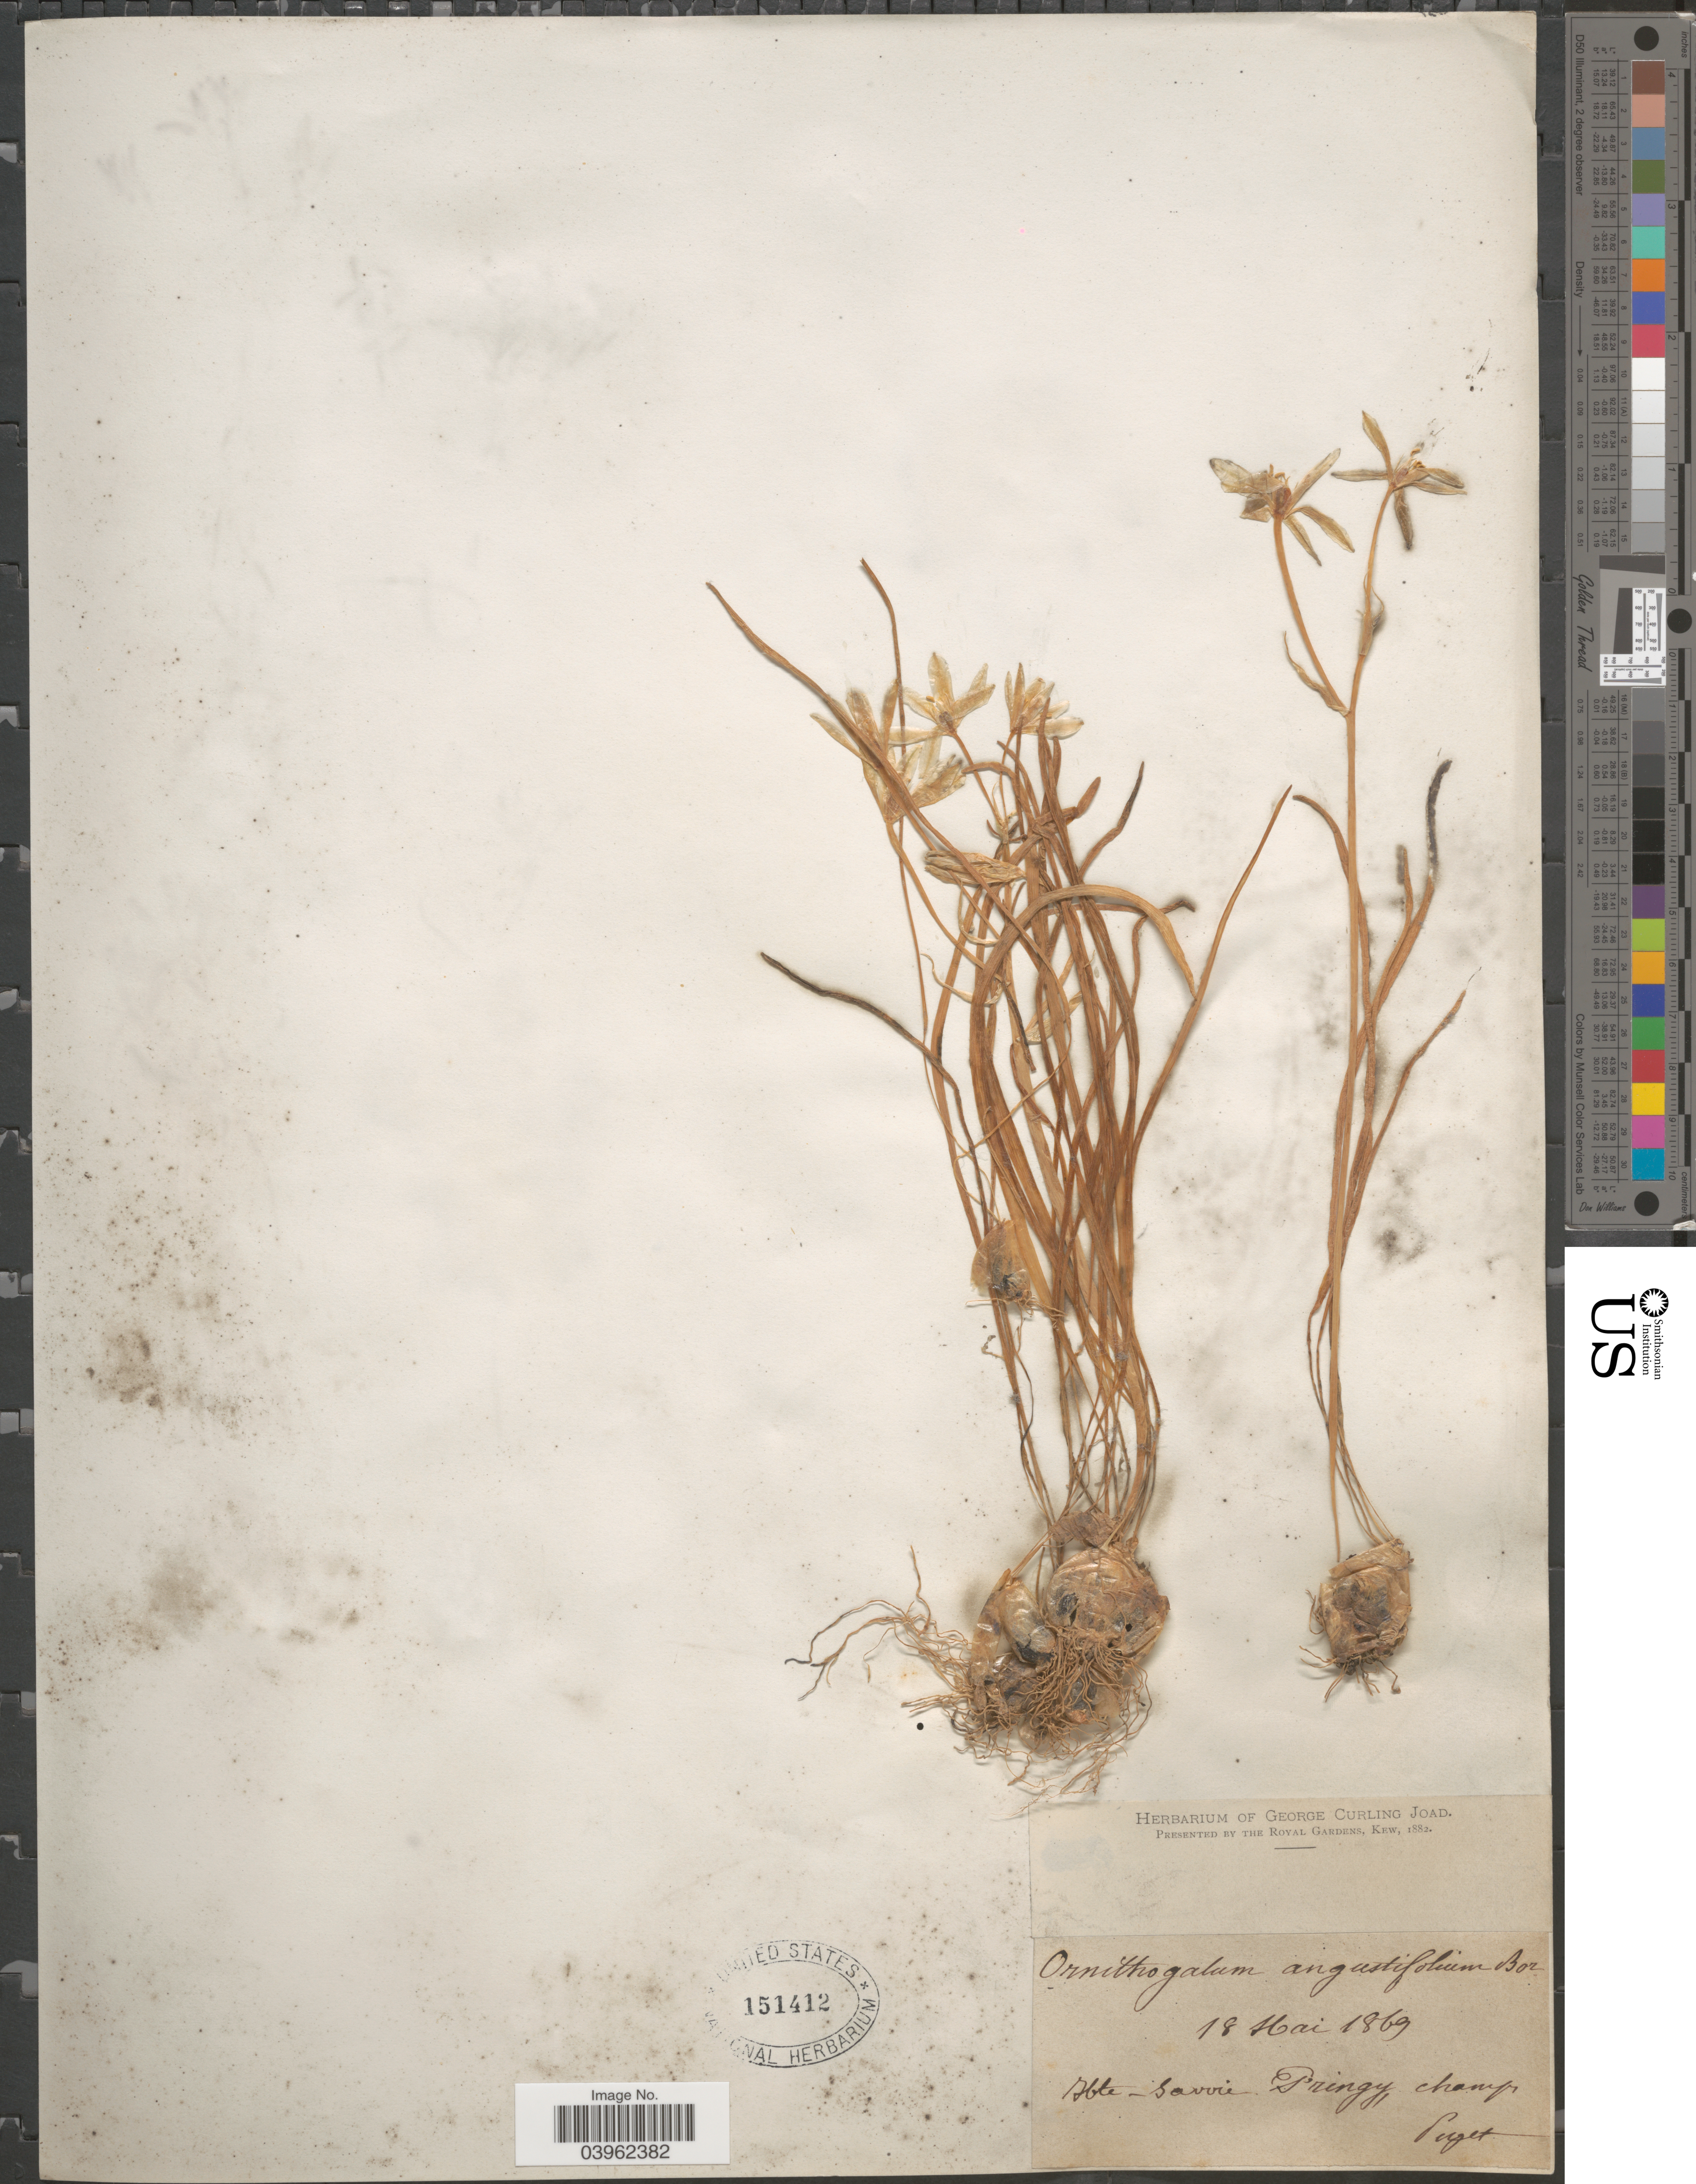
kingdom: Plantae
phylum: Tracheophyta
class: Liliopsida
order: Asparagales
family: Asparagaceae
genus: Ornithogalum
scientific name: Ornithogalum angustifolium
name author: Boreau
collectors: -. Puget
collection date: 1869-05-18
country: France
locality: Hte-Savoie. Pringy, champ.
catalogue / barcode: US 151412